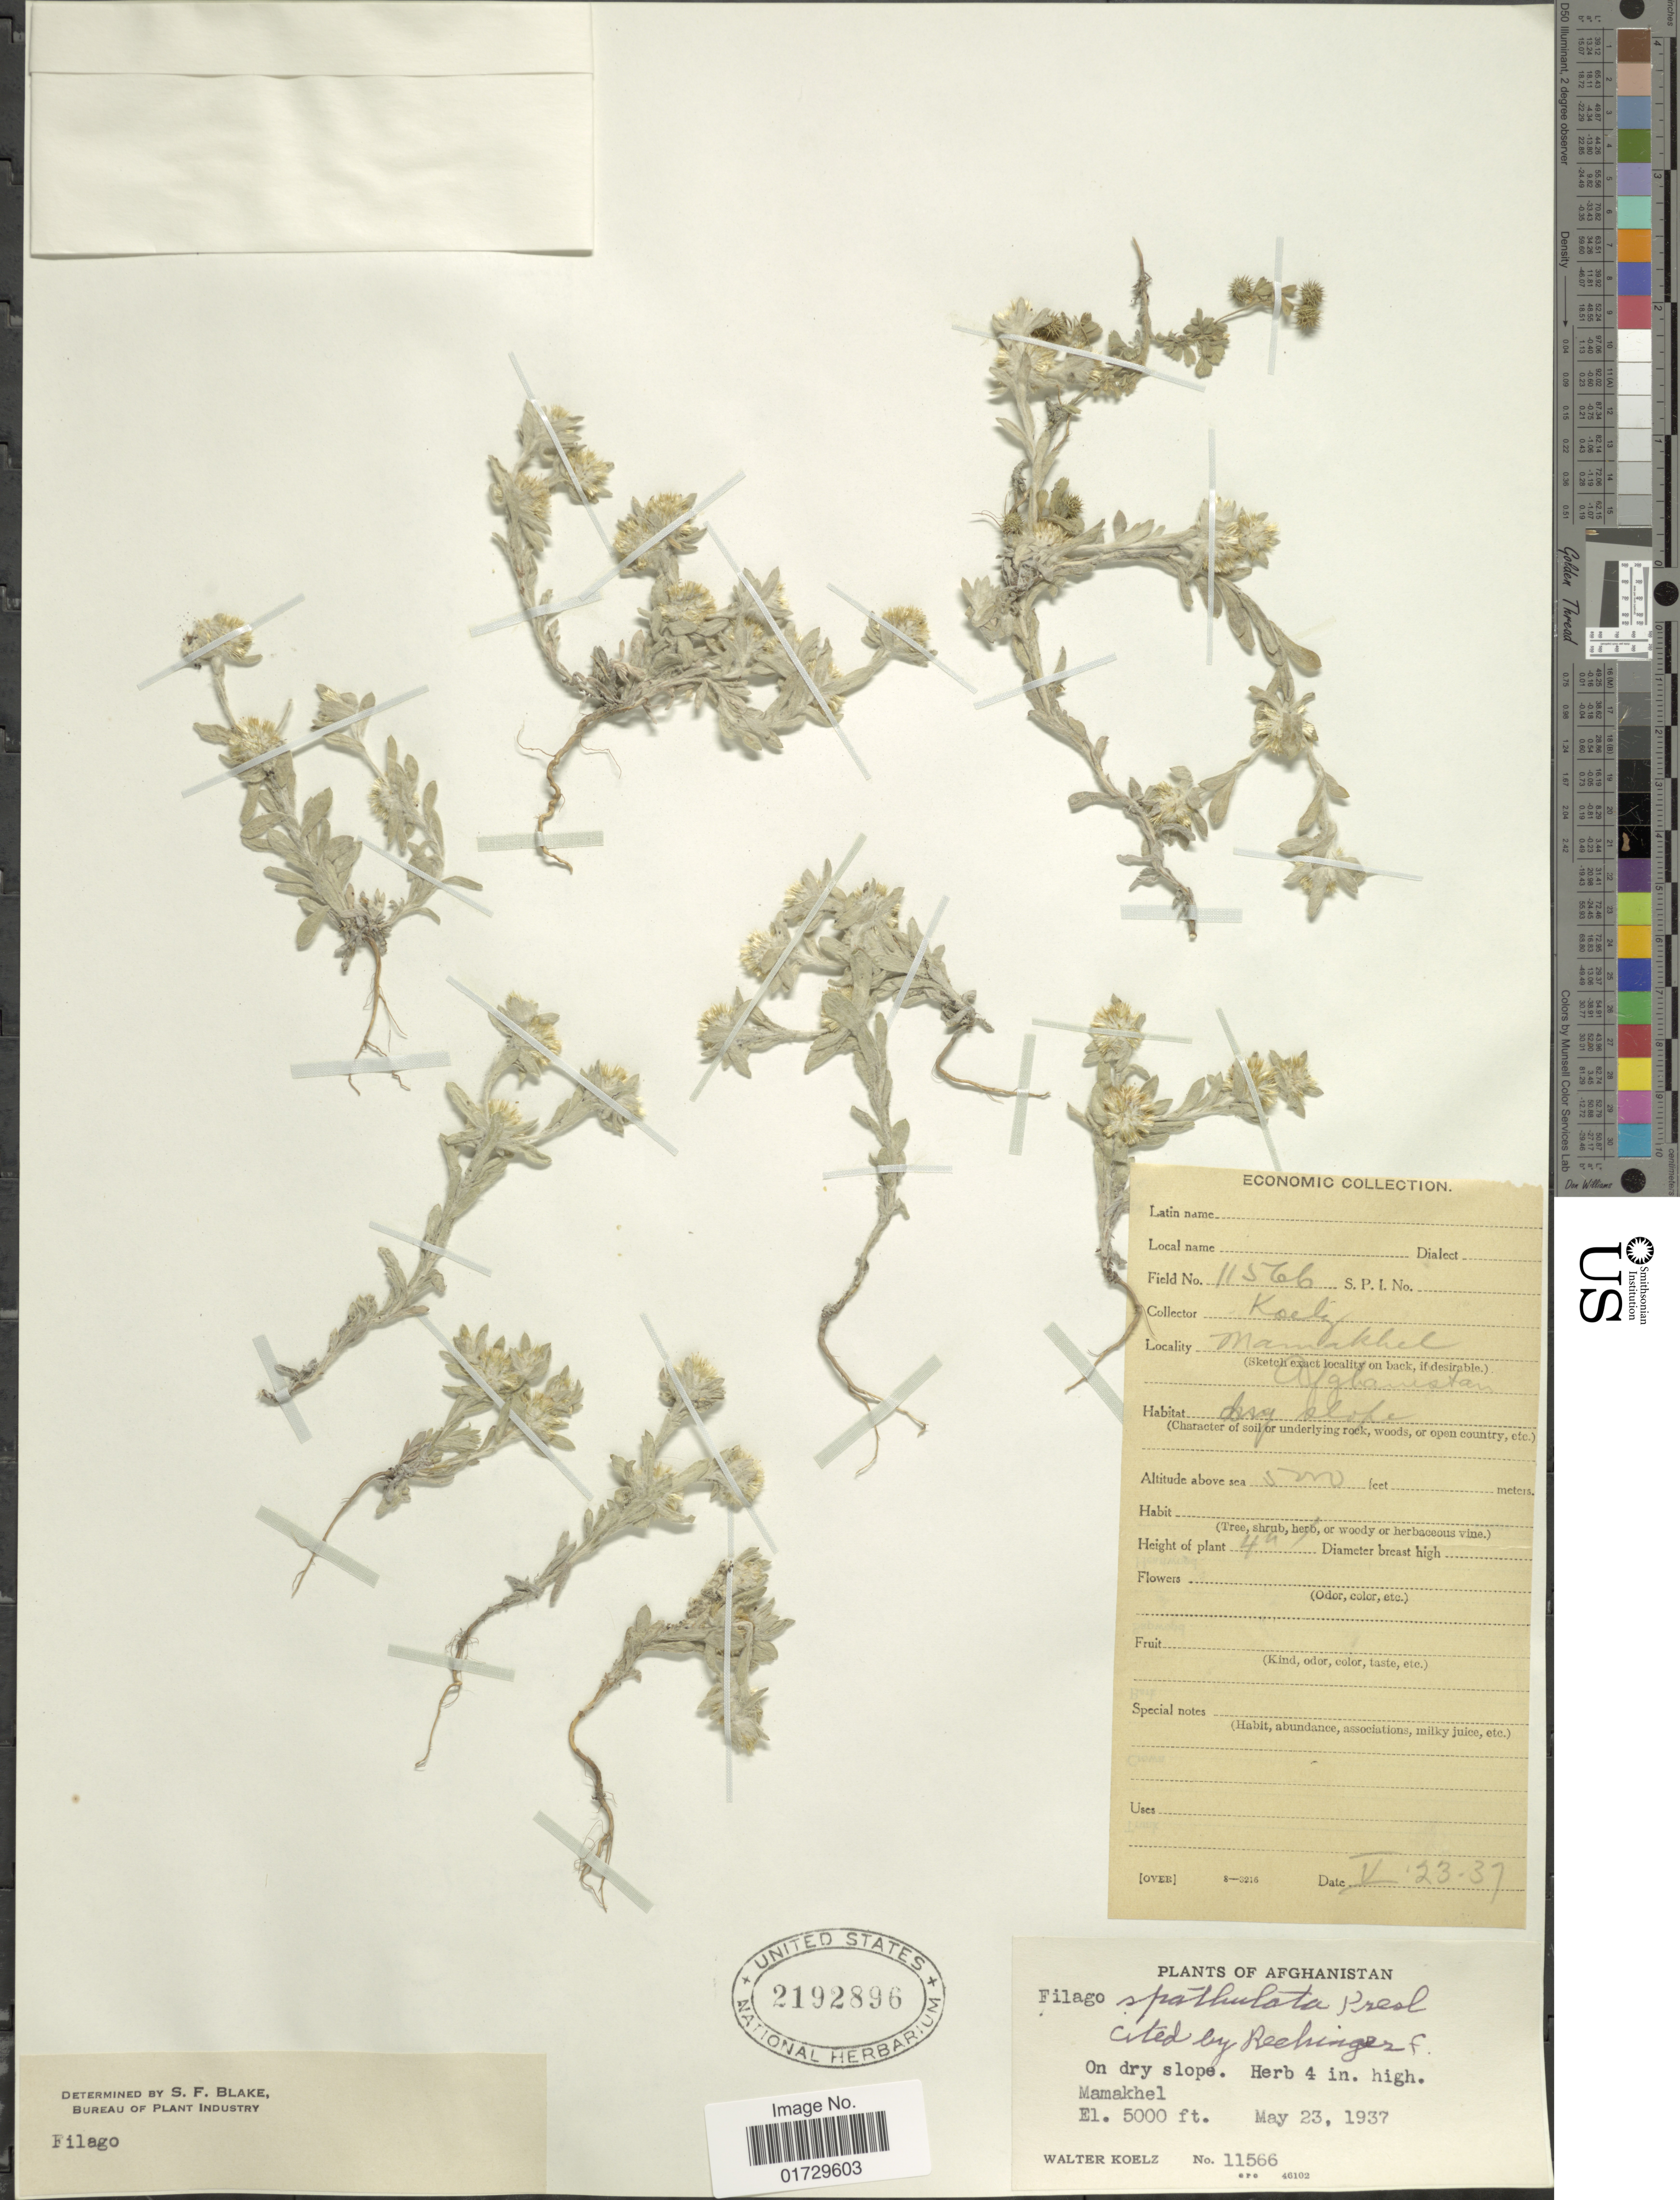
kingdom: Plantae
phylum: Tracheophyta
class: Magnoliopsida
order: Asterales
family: Asteraceae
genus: Filago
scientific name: Filago spathulata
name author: C. Presl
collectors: W. N. Koelz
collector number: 11566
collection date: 1937-05-23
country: Afghanistan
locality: Mamakhel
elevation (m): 1524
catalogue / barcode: US 2192896